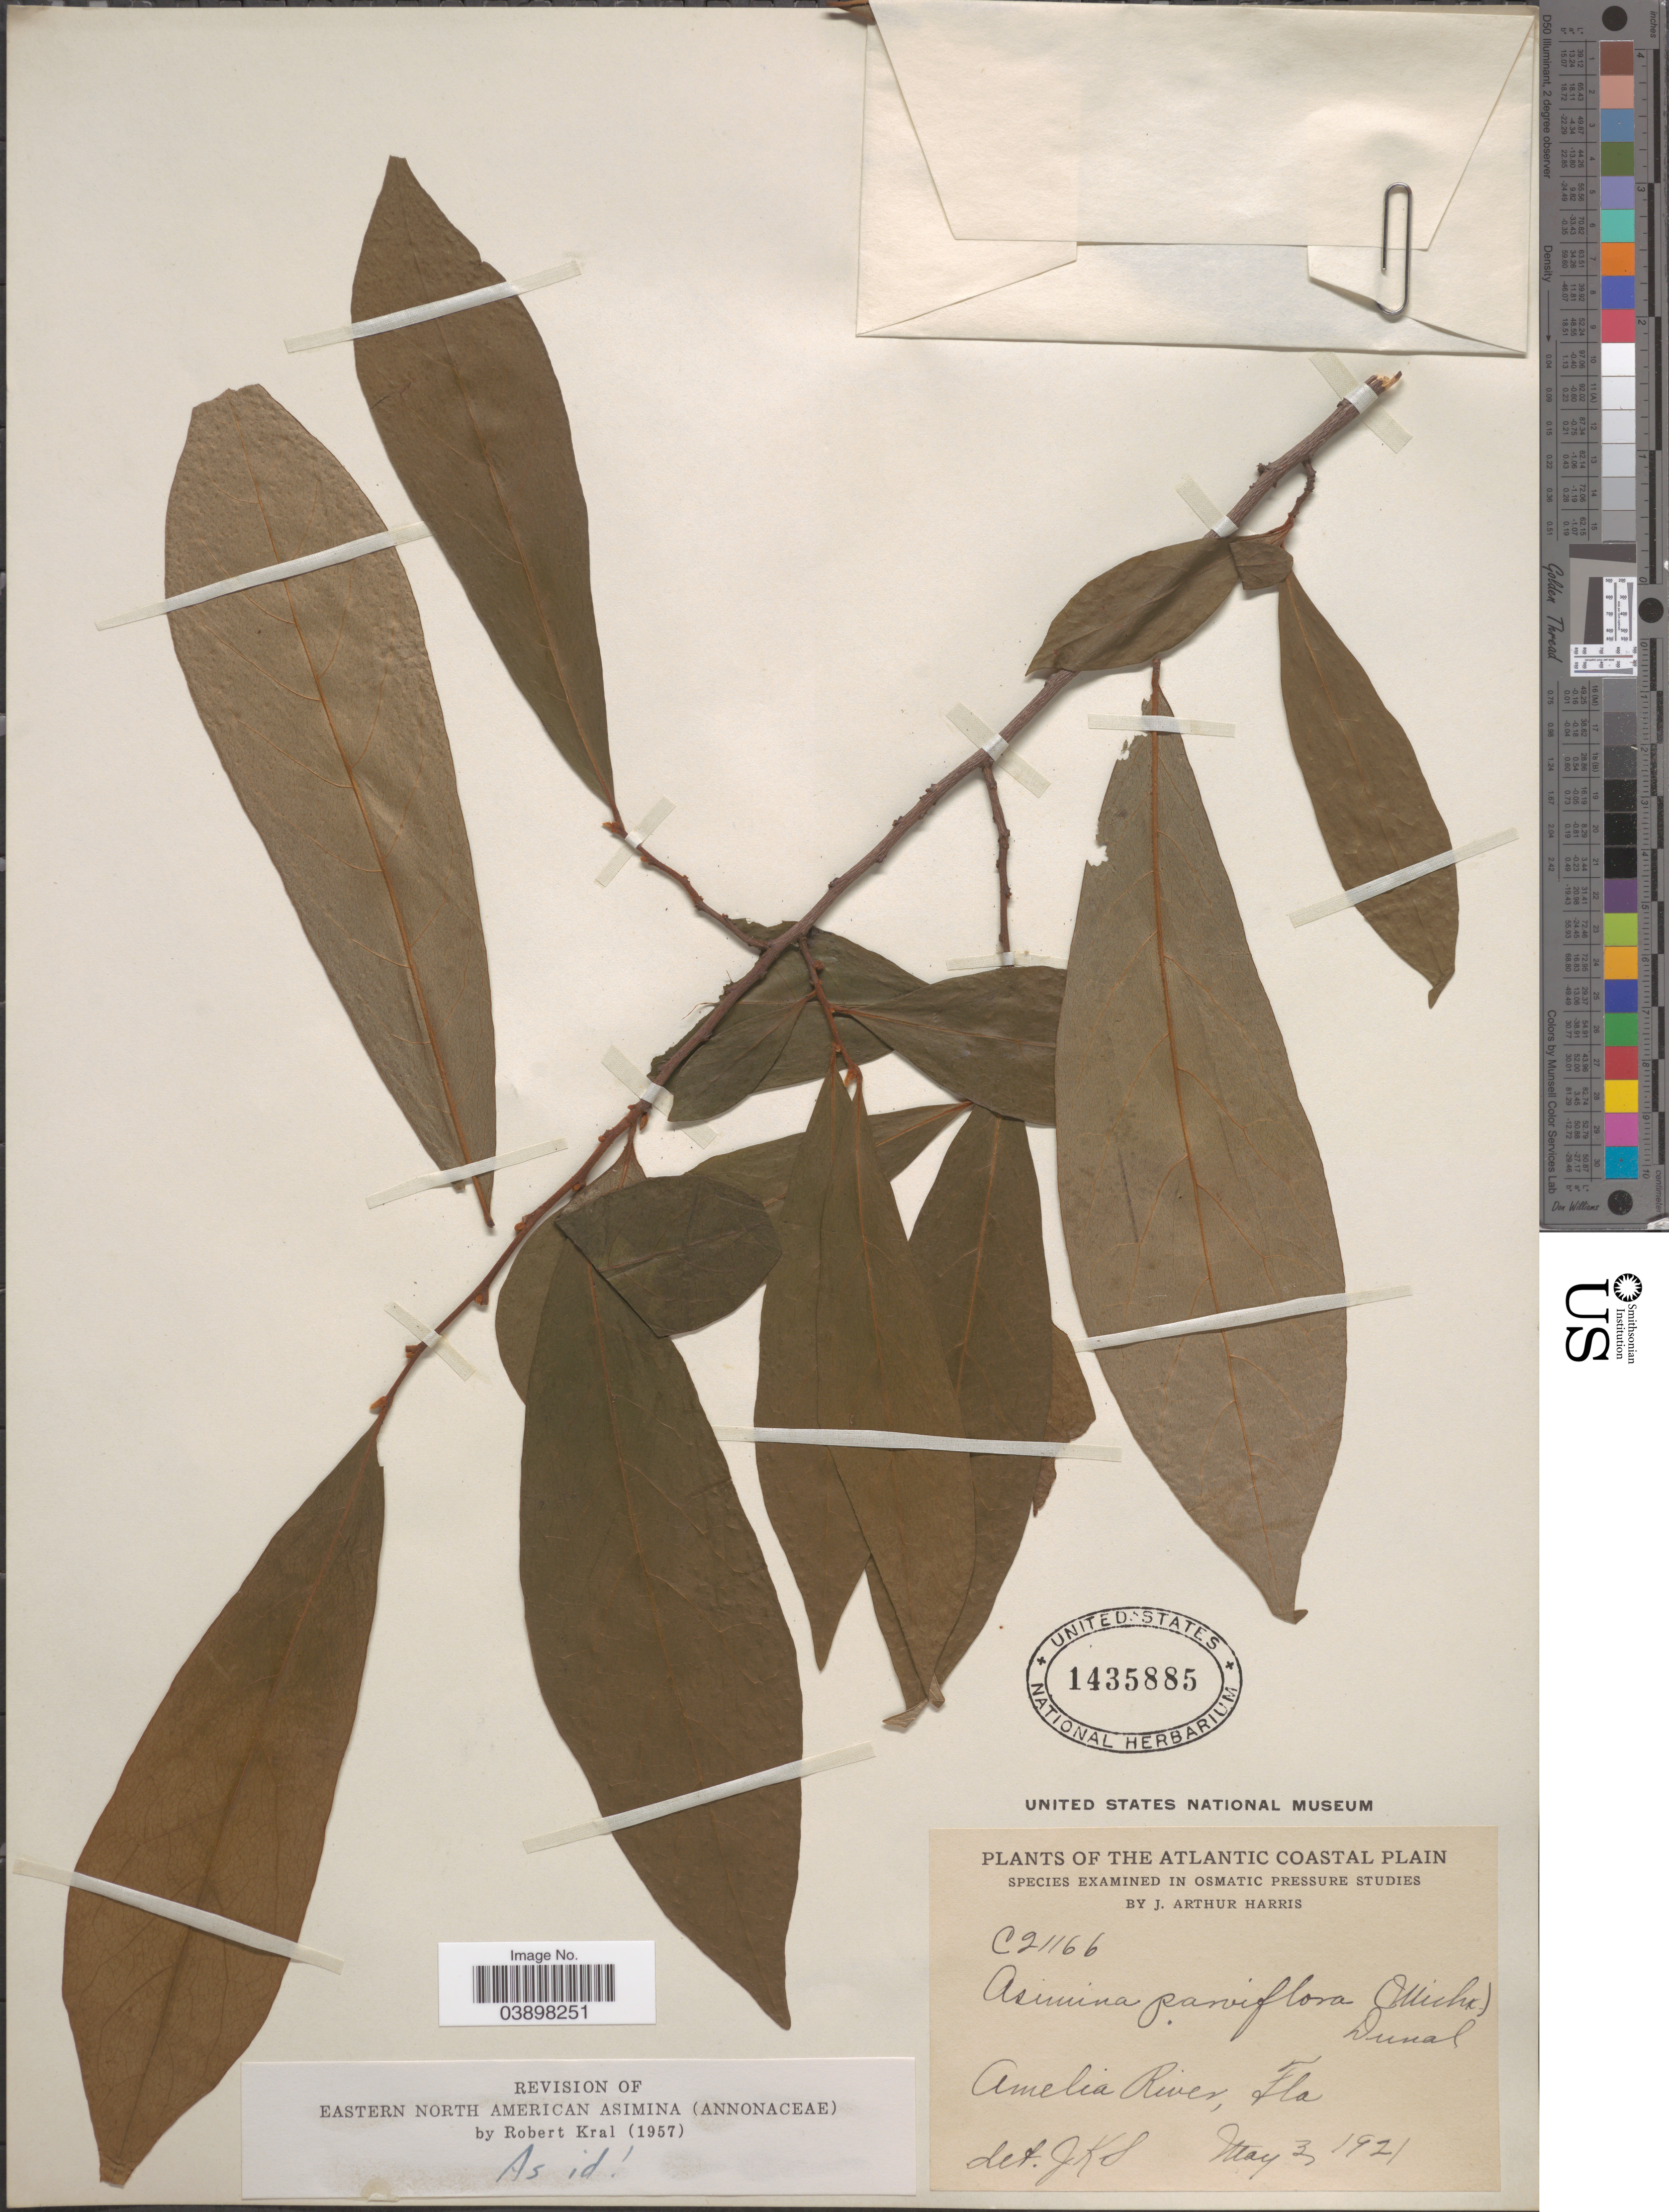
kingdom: Plantae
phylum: Tracheophyta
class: Magnoliopsida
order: Magnoliales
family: Annonaceae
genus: Asimina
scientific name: Asimina parviflora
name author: (Michx.) Dunal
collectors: J. A. Harris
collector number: C21166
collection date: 1921-05-03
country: United States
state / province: Florida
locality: The Atlantic Coastal Plain. Amelia River.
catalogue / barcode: US 1435885